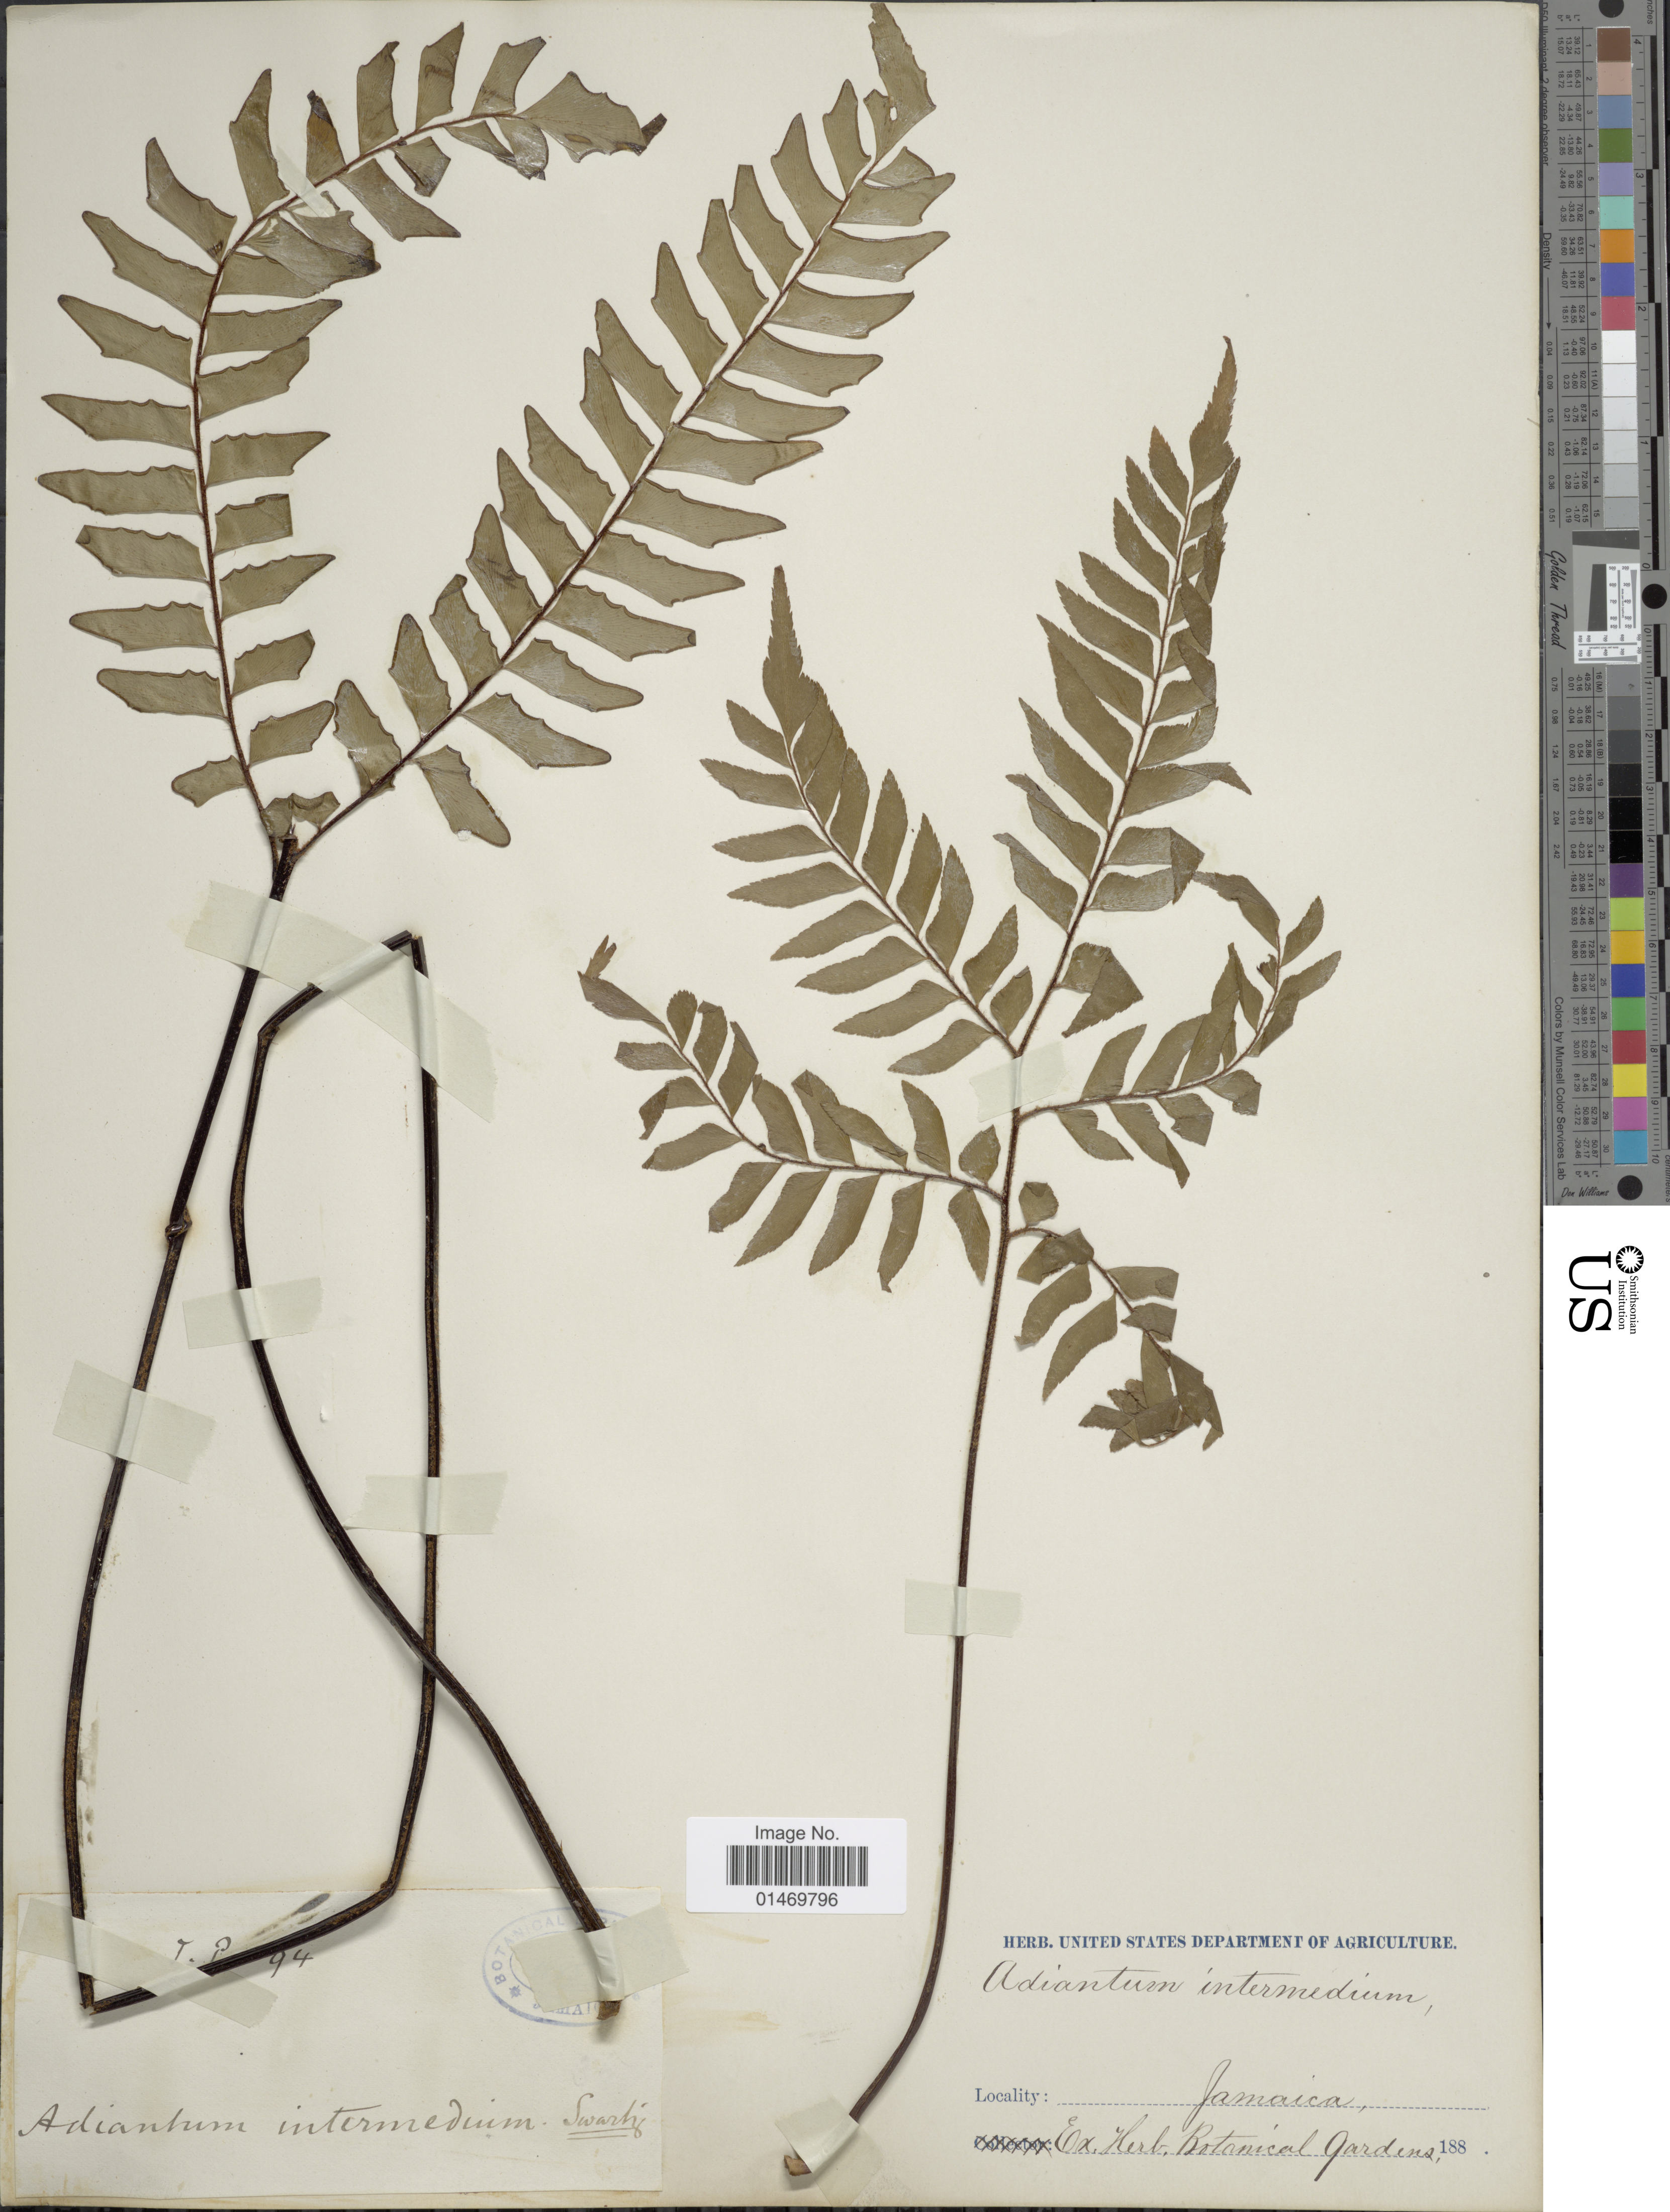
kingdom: Plantae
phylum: Tracheophyta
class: Polypodiopsida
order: Polypodiales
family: Pteridaceae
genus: Adiantum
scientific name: Adiantum villosum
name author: L.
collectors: J.P.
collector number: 94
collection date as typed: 188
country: Jamaica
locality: Jamaica.